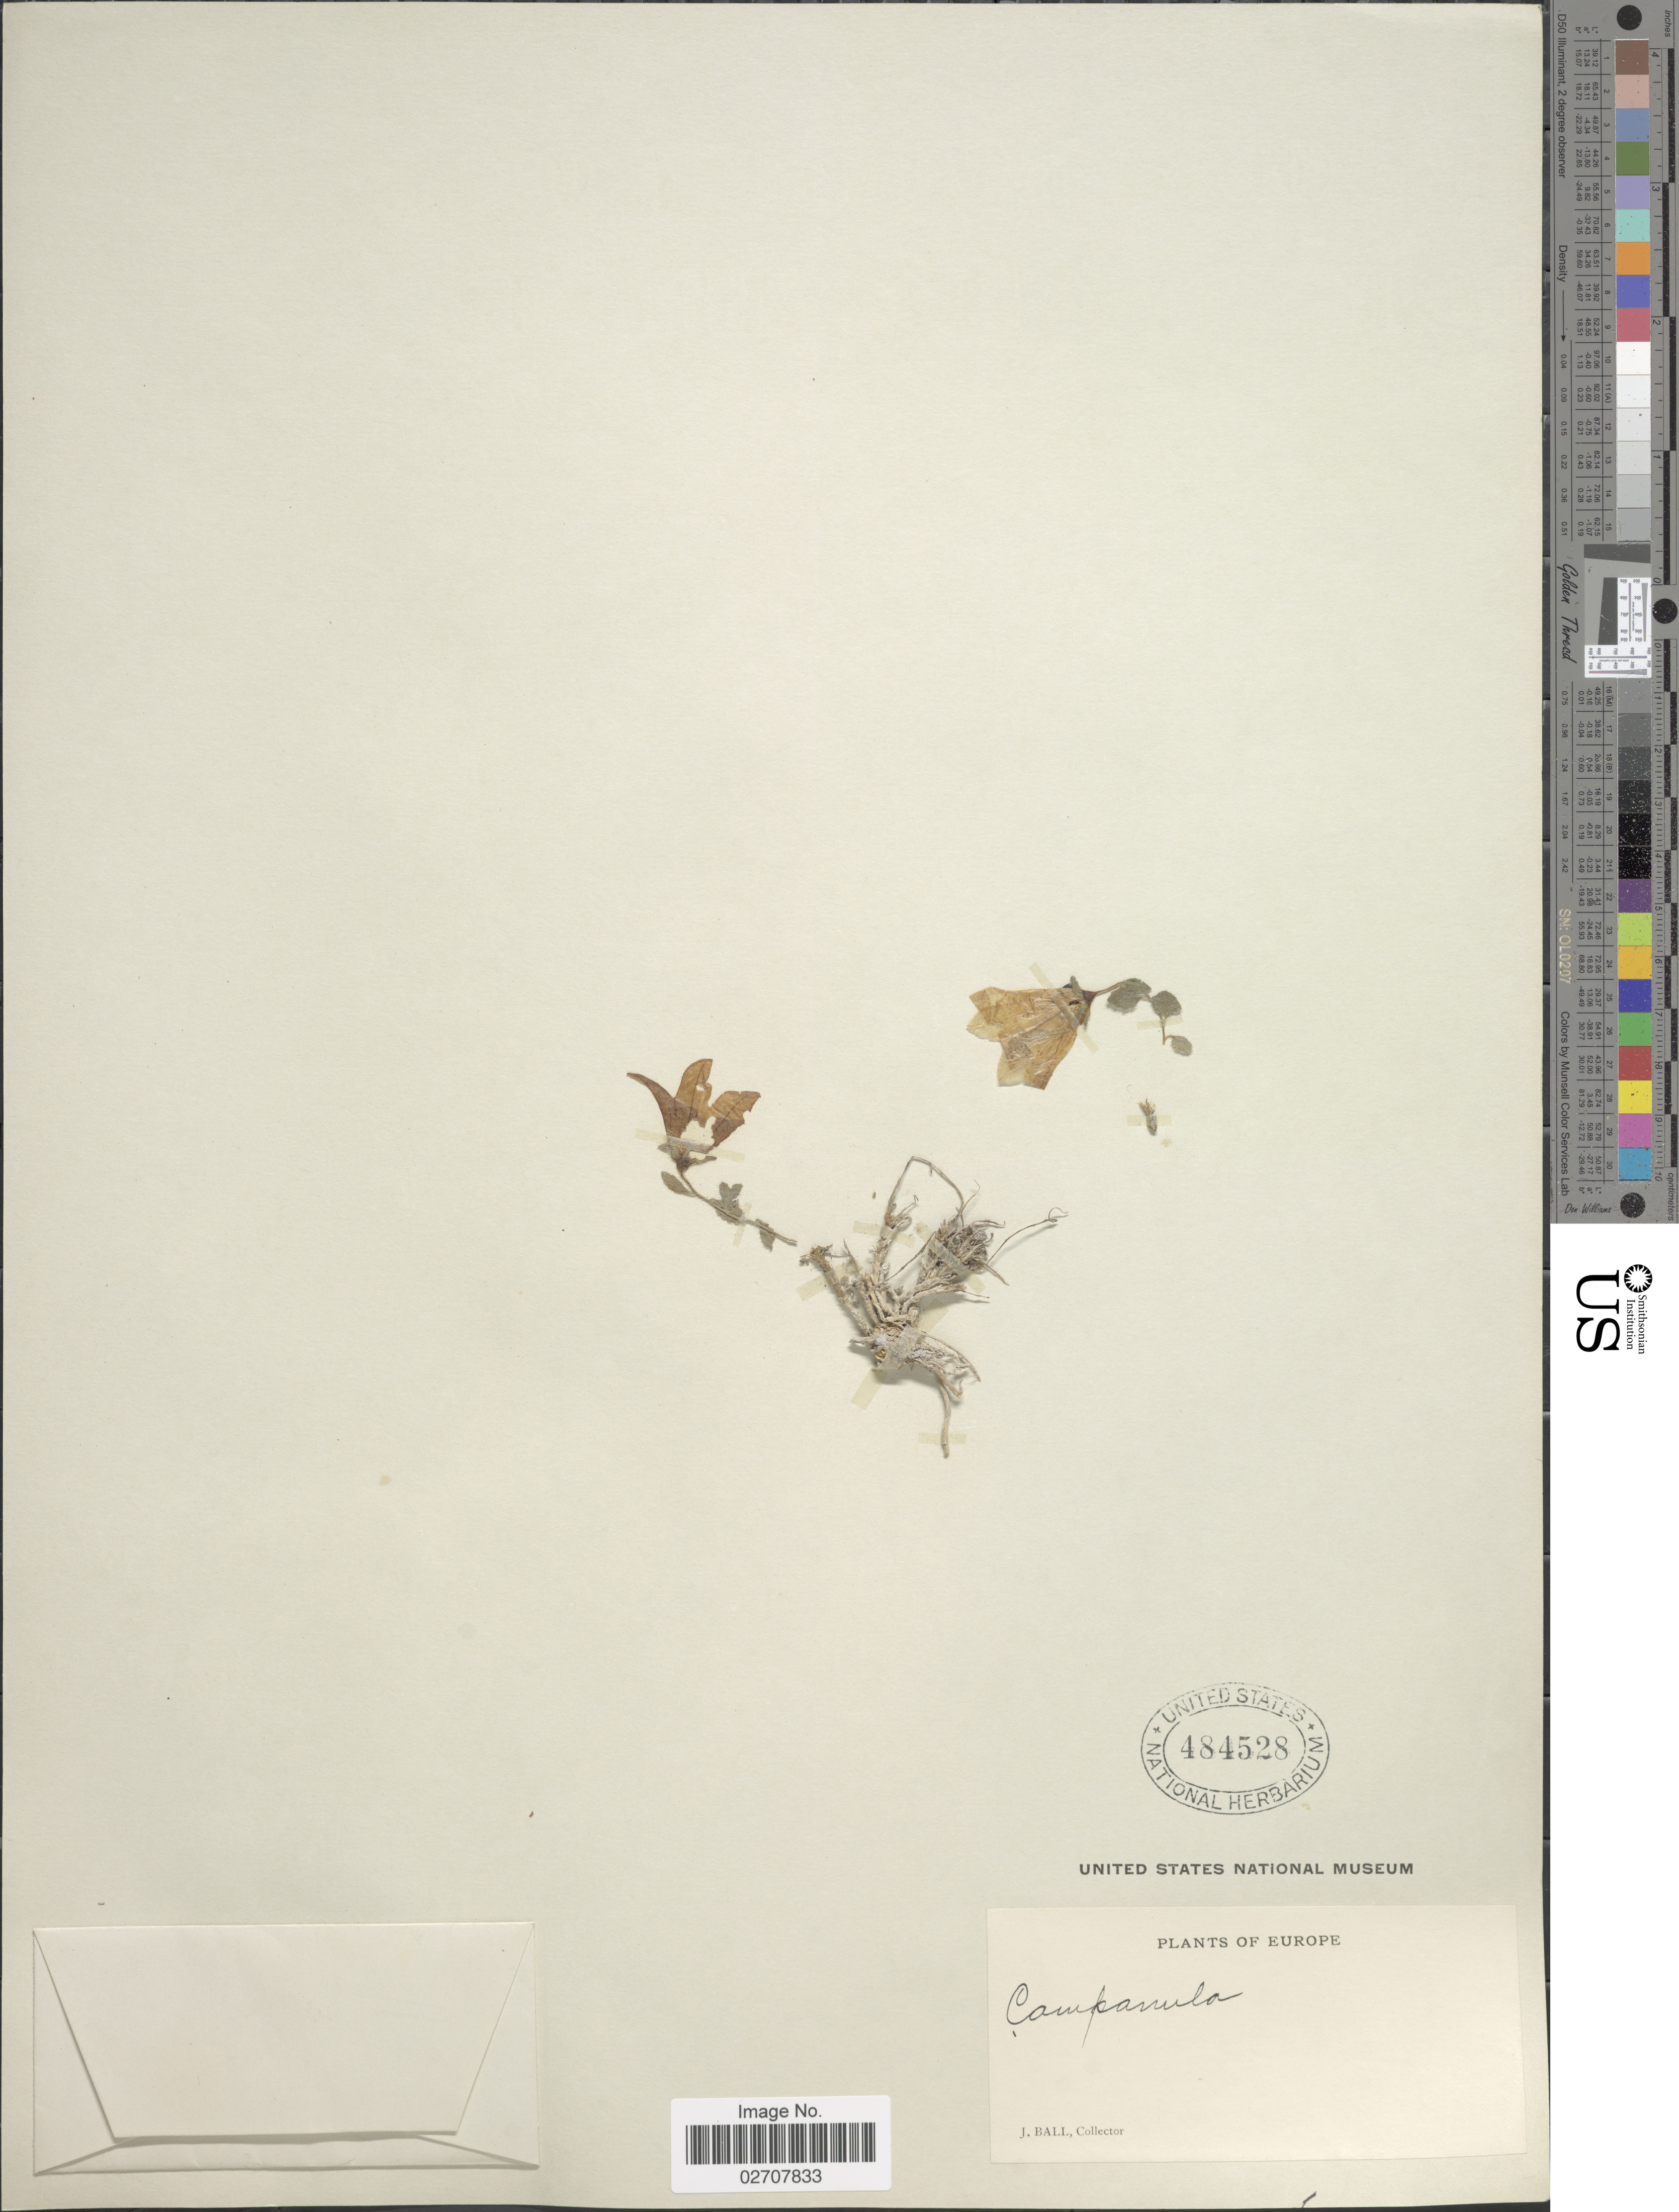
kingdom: Plantae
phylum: Tracheophyta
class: Magnoliopsida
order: Asterales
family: Campanulaceae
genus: Campanula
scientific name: Campanula morettiana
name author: Rchb.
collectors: J. Ball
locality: Europe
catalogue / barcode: US 484528